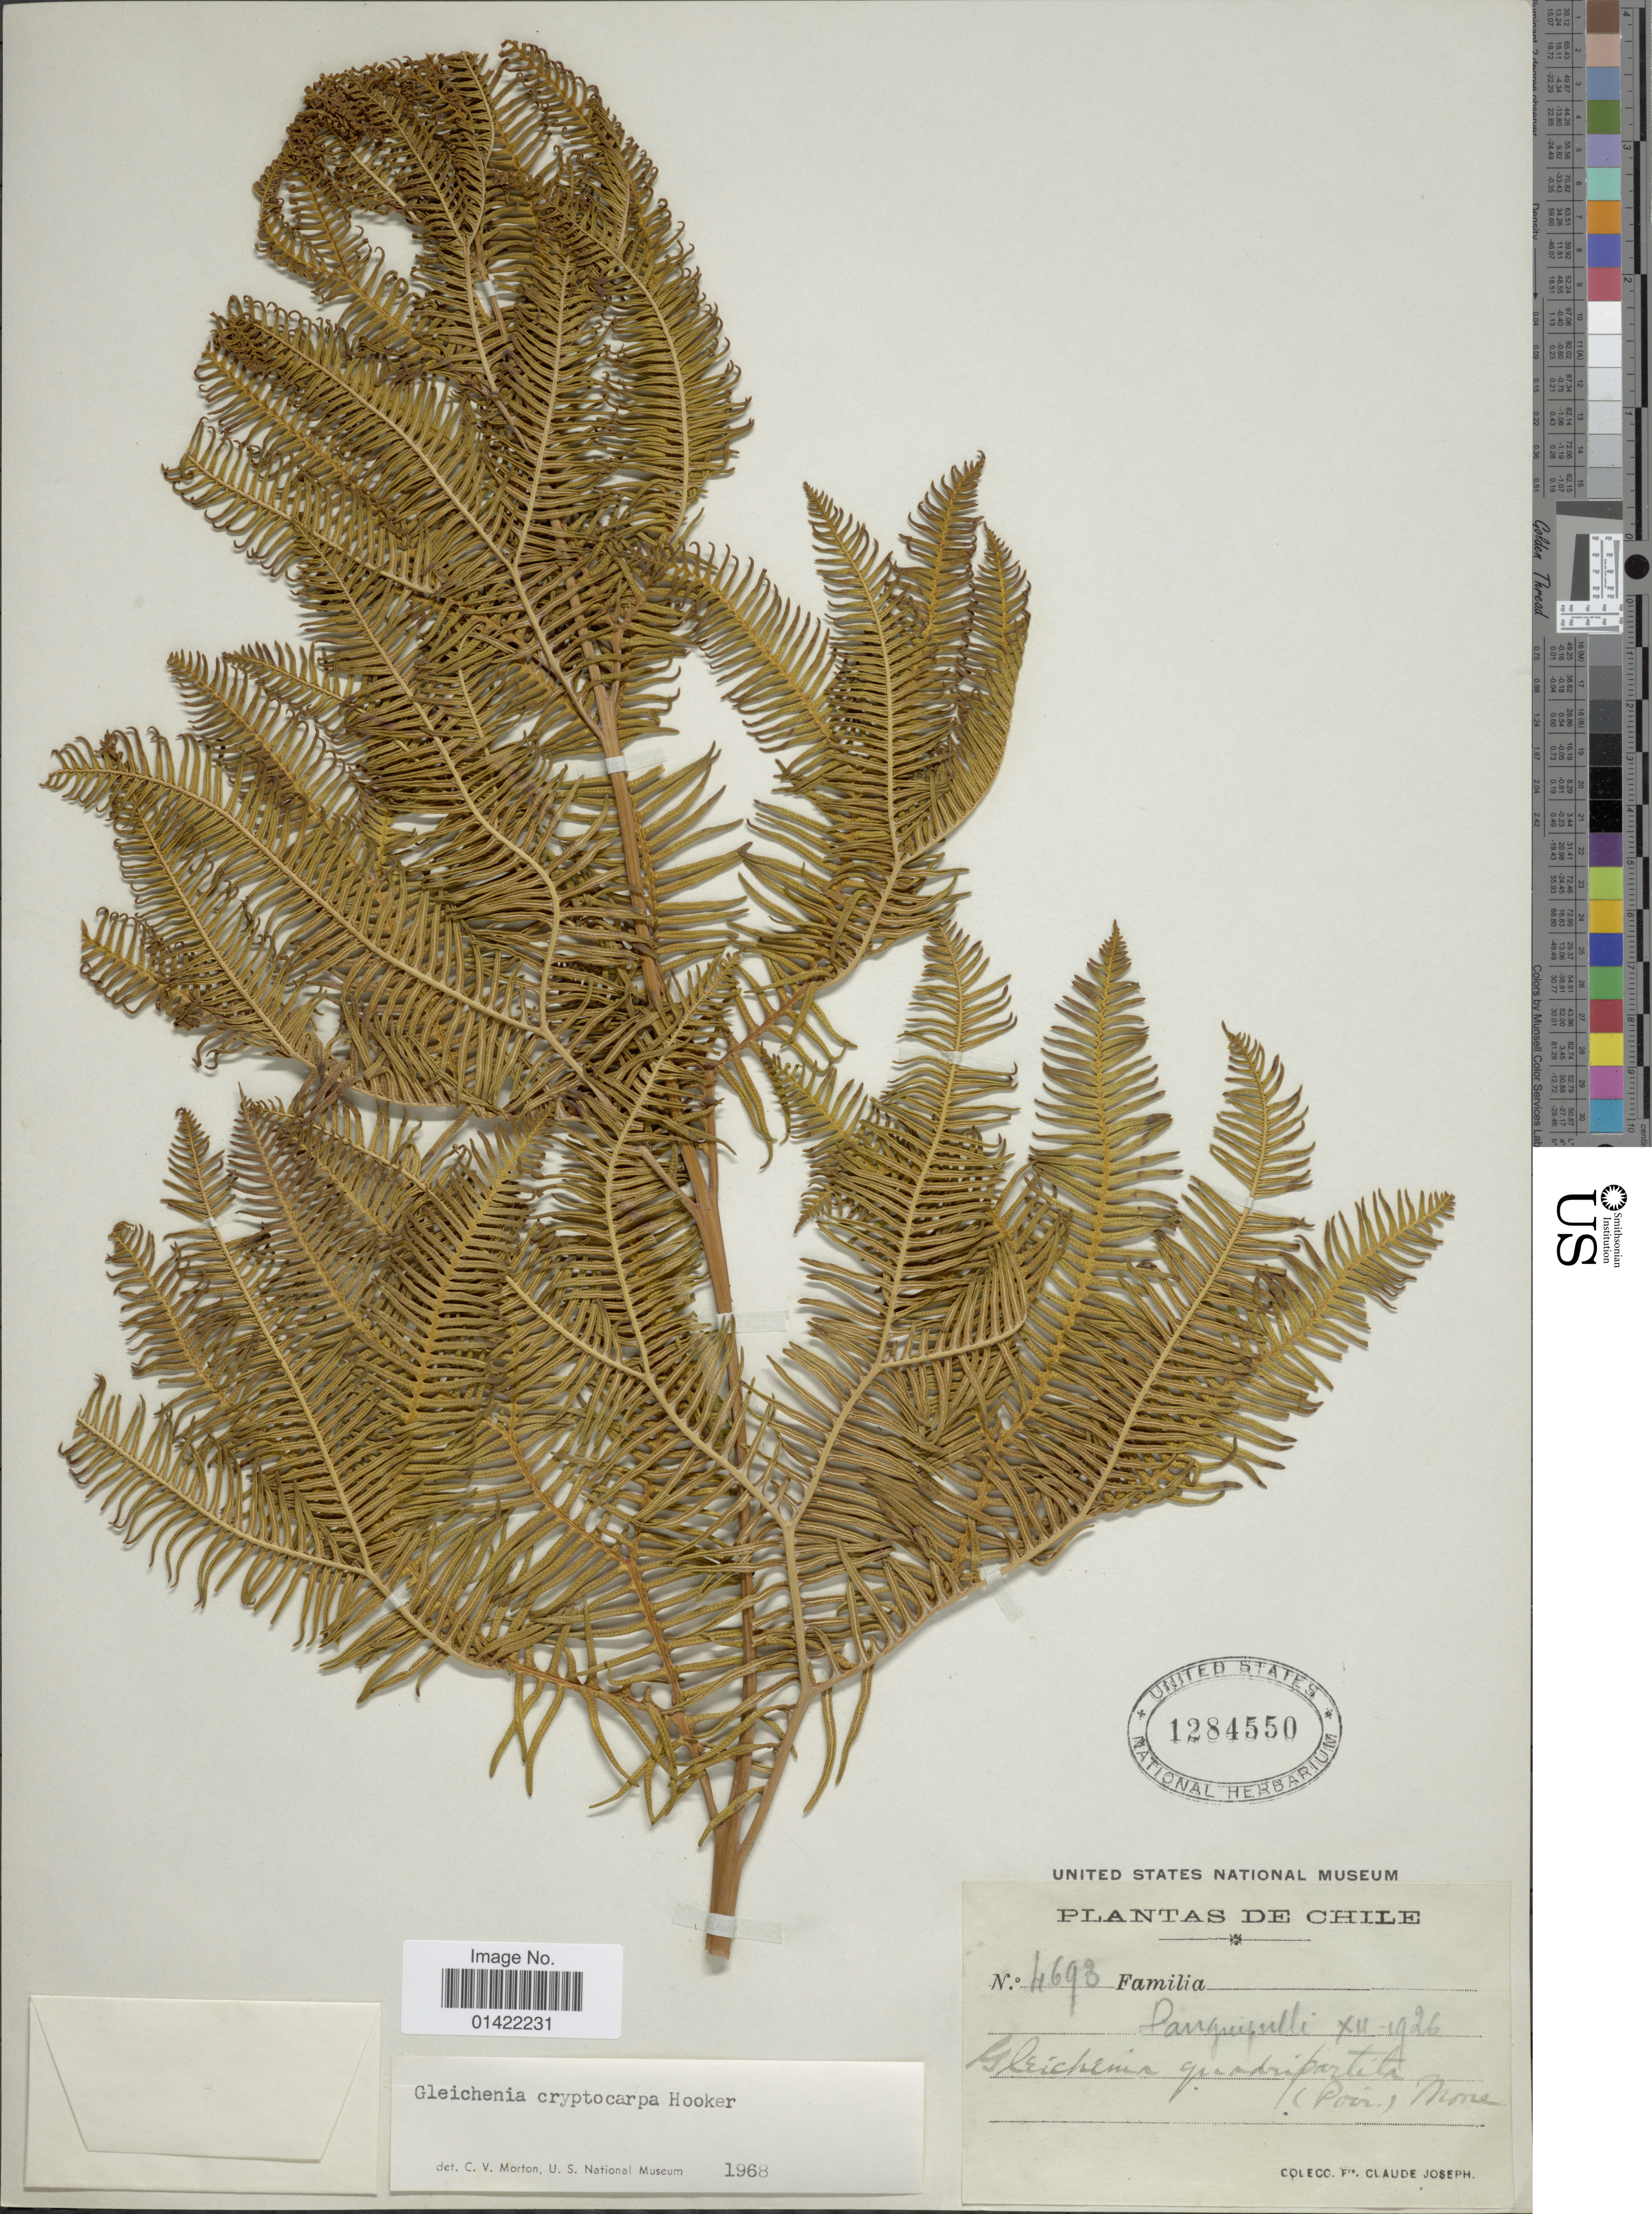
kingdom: Plantae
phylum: Tracheophyta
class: Polypodiopsida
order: Gleicheniales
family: Gleicheniaceae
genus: Sticherus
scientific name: Sticherus cryptocarpus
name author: (Hook.) Ching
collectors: Frere Claude Joseph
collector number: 4693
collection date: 1926-12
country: Chile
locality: Panguipulli.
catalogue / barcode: US 1284550